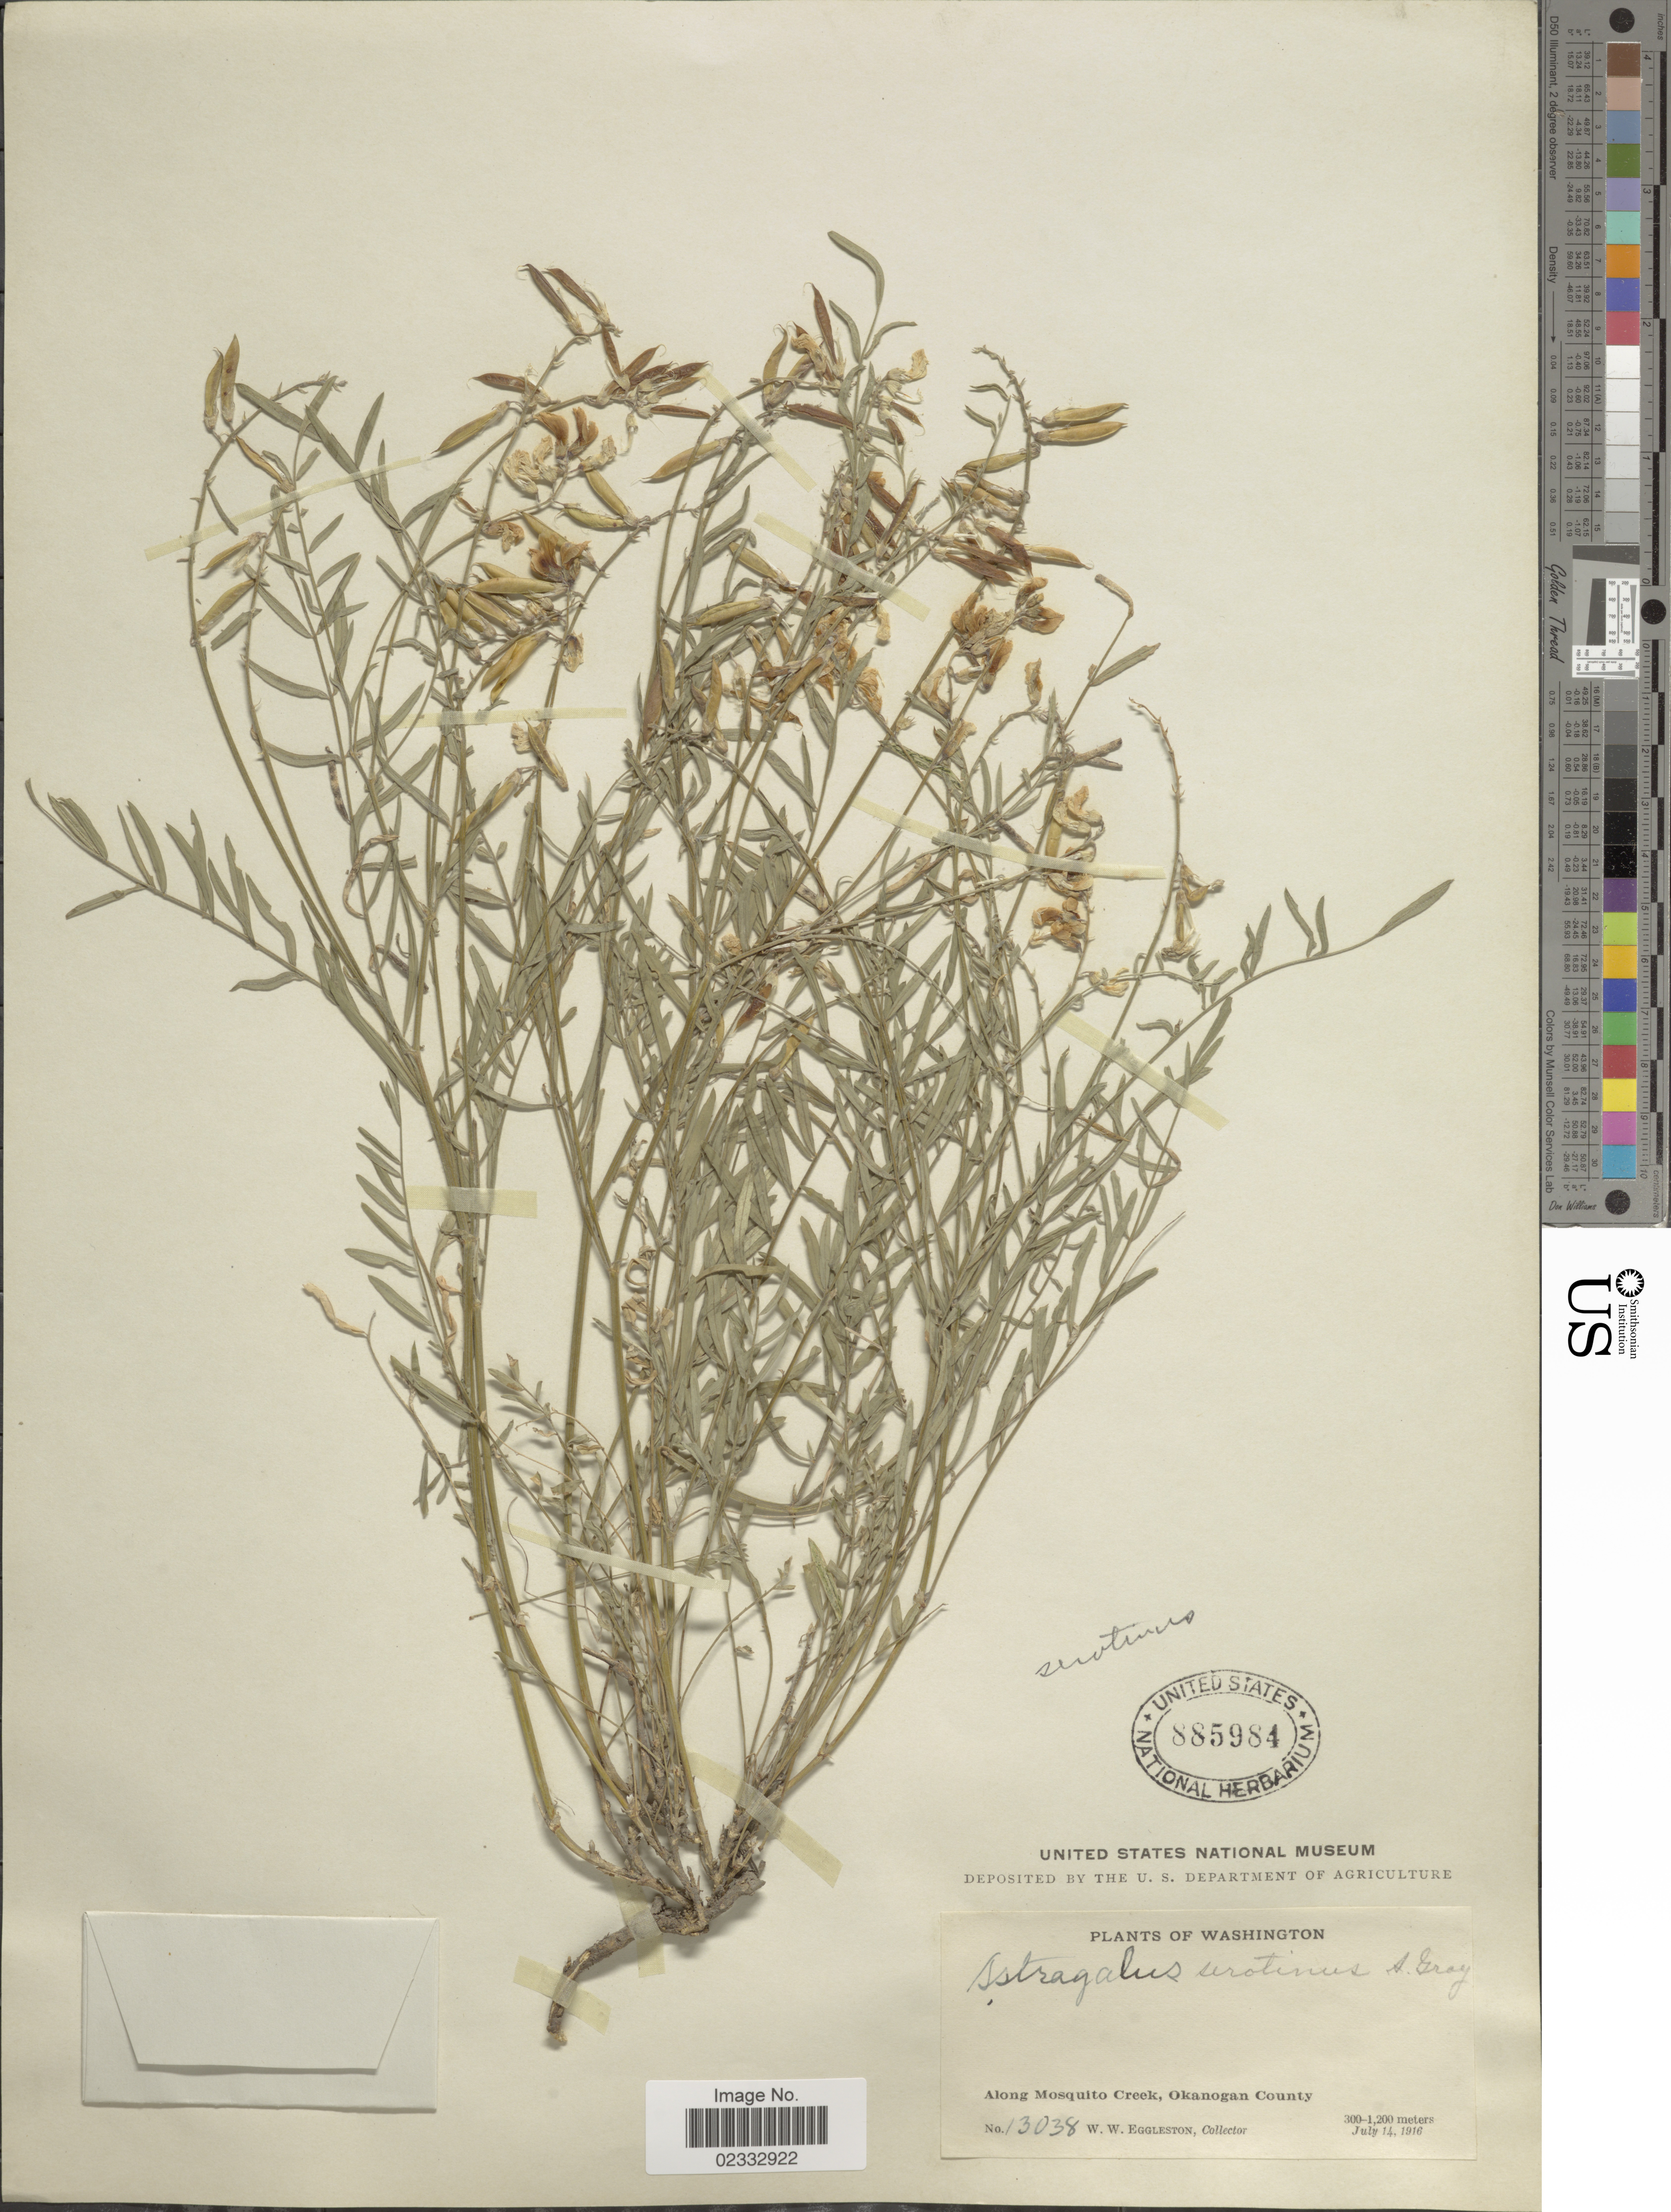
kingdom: Plantae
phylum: Tracheophyta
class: Magnoliopsida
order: Fabales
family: Fabaceae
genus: Astragalus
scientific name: Astragalus miser var. serotinus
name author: (A. Gray) Barneby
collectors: W. W. Eggleston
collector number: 13038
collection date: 1916-07-14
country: United States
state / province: Washington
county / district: Okanogan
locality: Along Mosquito Creek, Okanogan County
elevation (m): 300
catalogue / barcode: US 885984